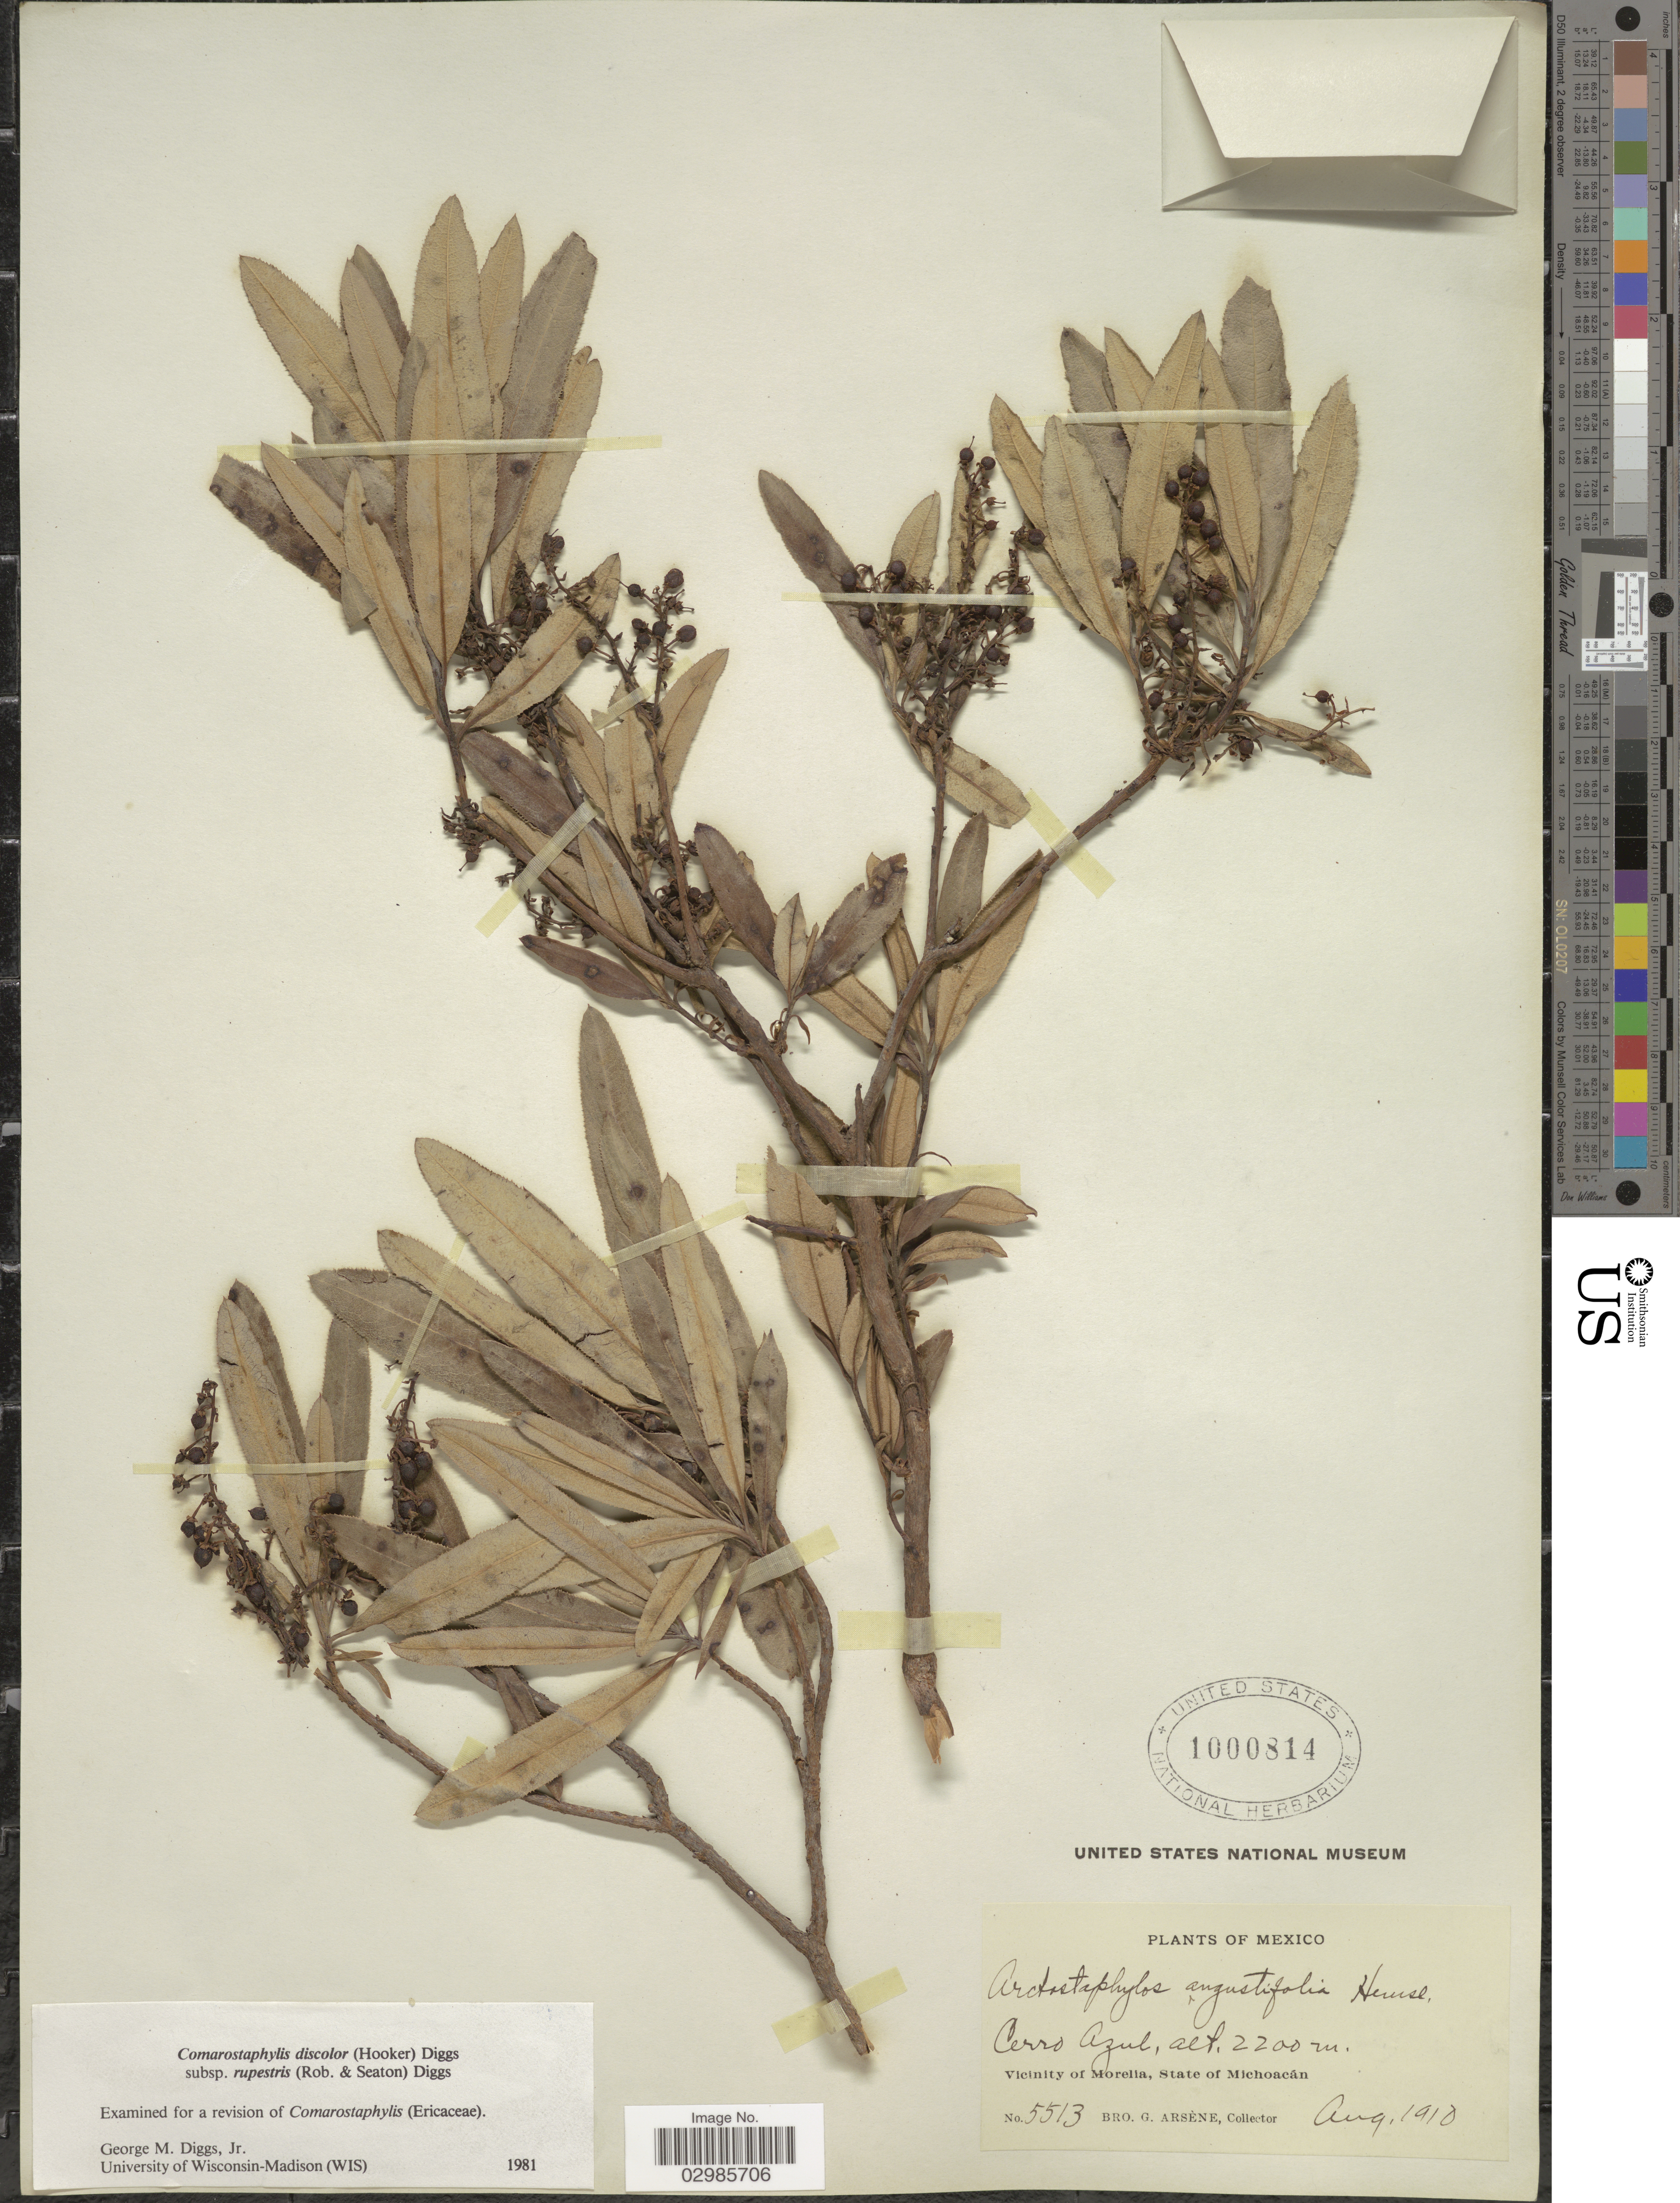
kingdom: Plantae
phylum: Tracheophyta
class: Magnoliopsida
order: Ericales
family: Ericaceae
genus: Comarostaphylis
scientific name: Comarostaphylis discolor subsp. rupestris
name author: (Rob. & Seaton) Diggs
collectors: Bro. G. Arsène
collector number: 5513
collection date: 1910-08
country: Mexico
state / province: Michoacán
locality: Cerro Azul, Vicinity of Morelia.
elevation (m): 2200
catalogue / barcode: US 1000814